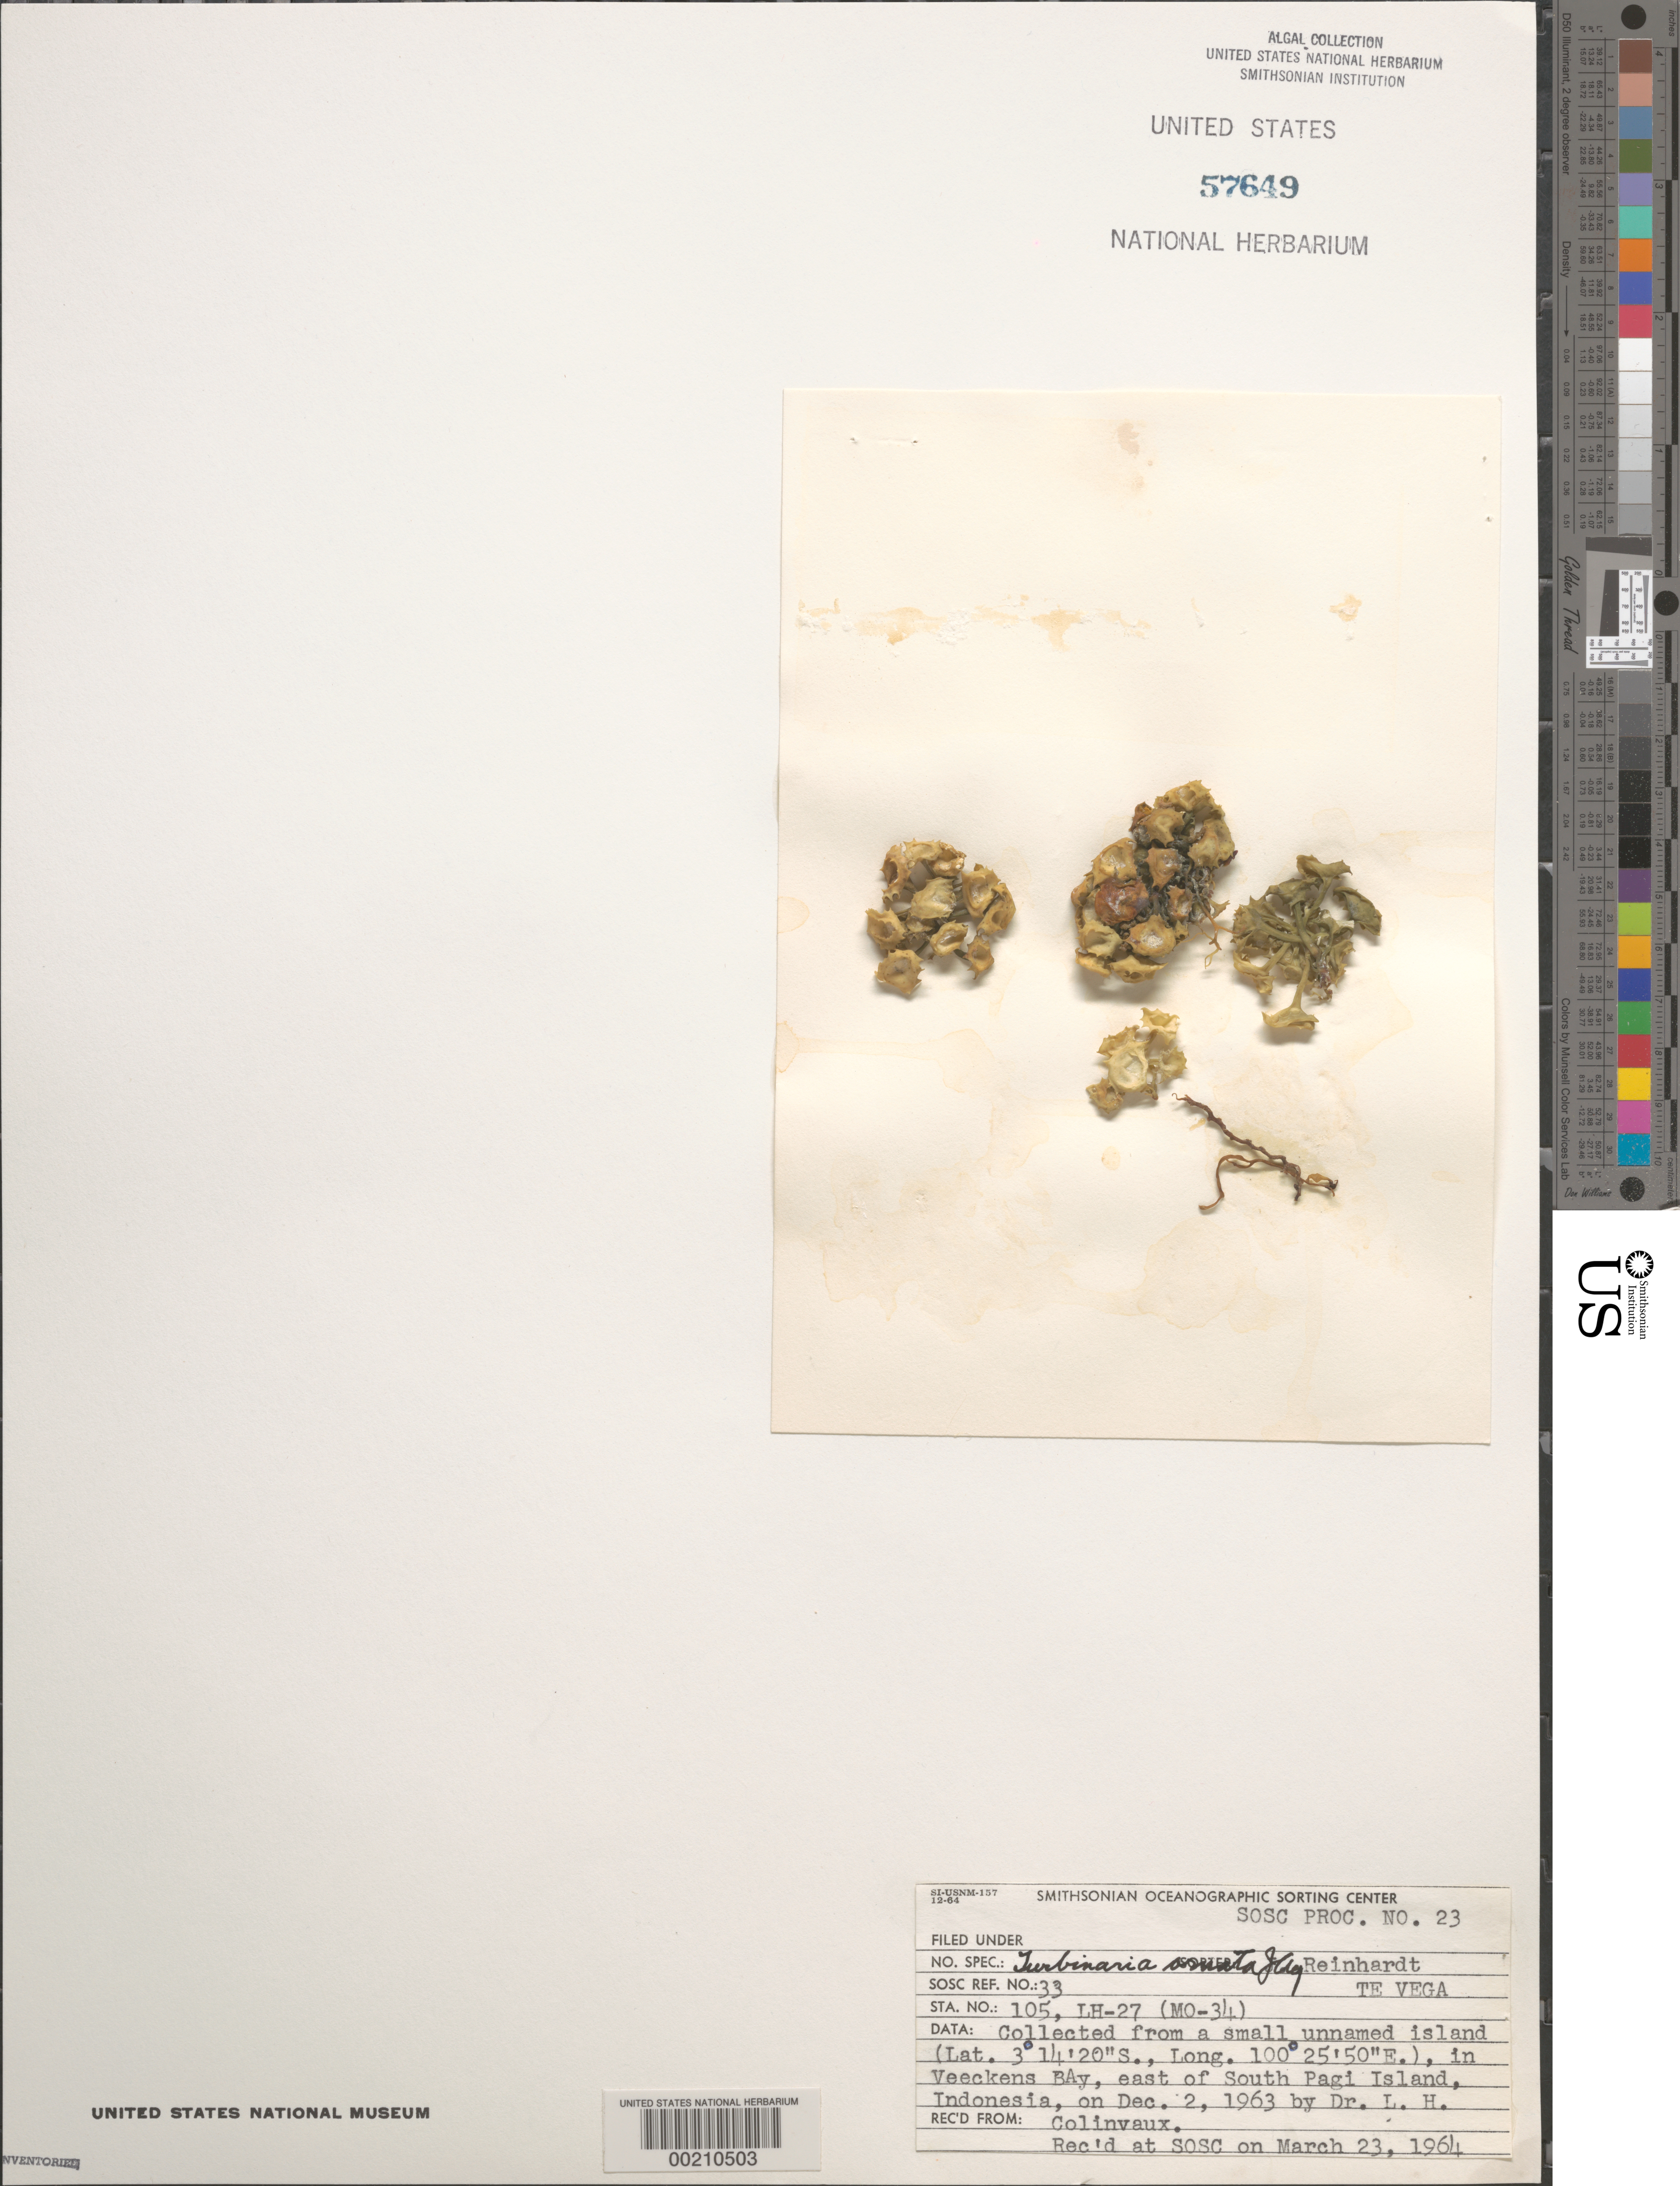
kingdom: Chromista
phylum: Ochrophyta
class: Phaeophyceae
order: Fucales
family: Sargassaceae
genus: Turbinaria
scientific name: Turbinaria ornata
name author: (Turner) J. Agardh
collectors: L. Hillis-Colinvaux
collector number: LH-27 & MO-34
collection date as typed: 02 Dec 1963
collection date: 1963-12-02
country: Indonesia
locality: Small island, veeckens bay, east of south pagi island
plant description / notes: Te Vega Cruise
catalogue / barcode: US 57649